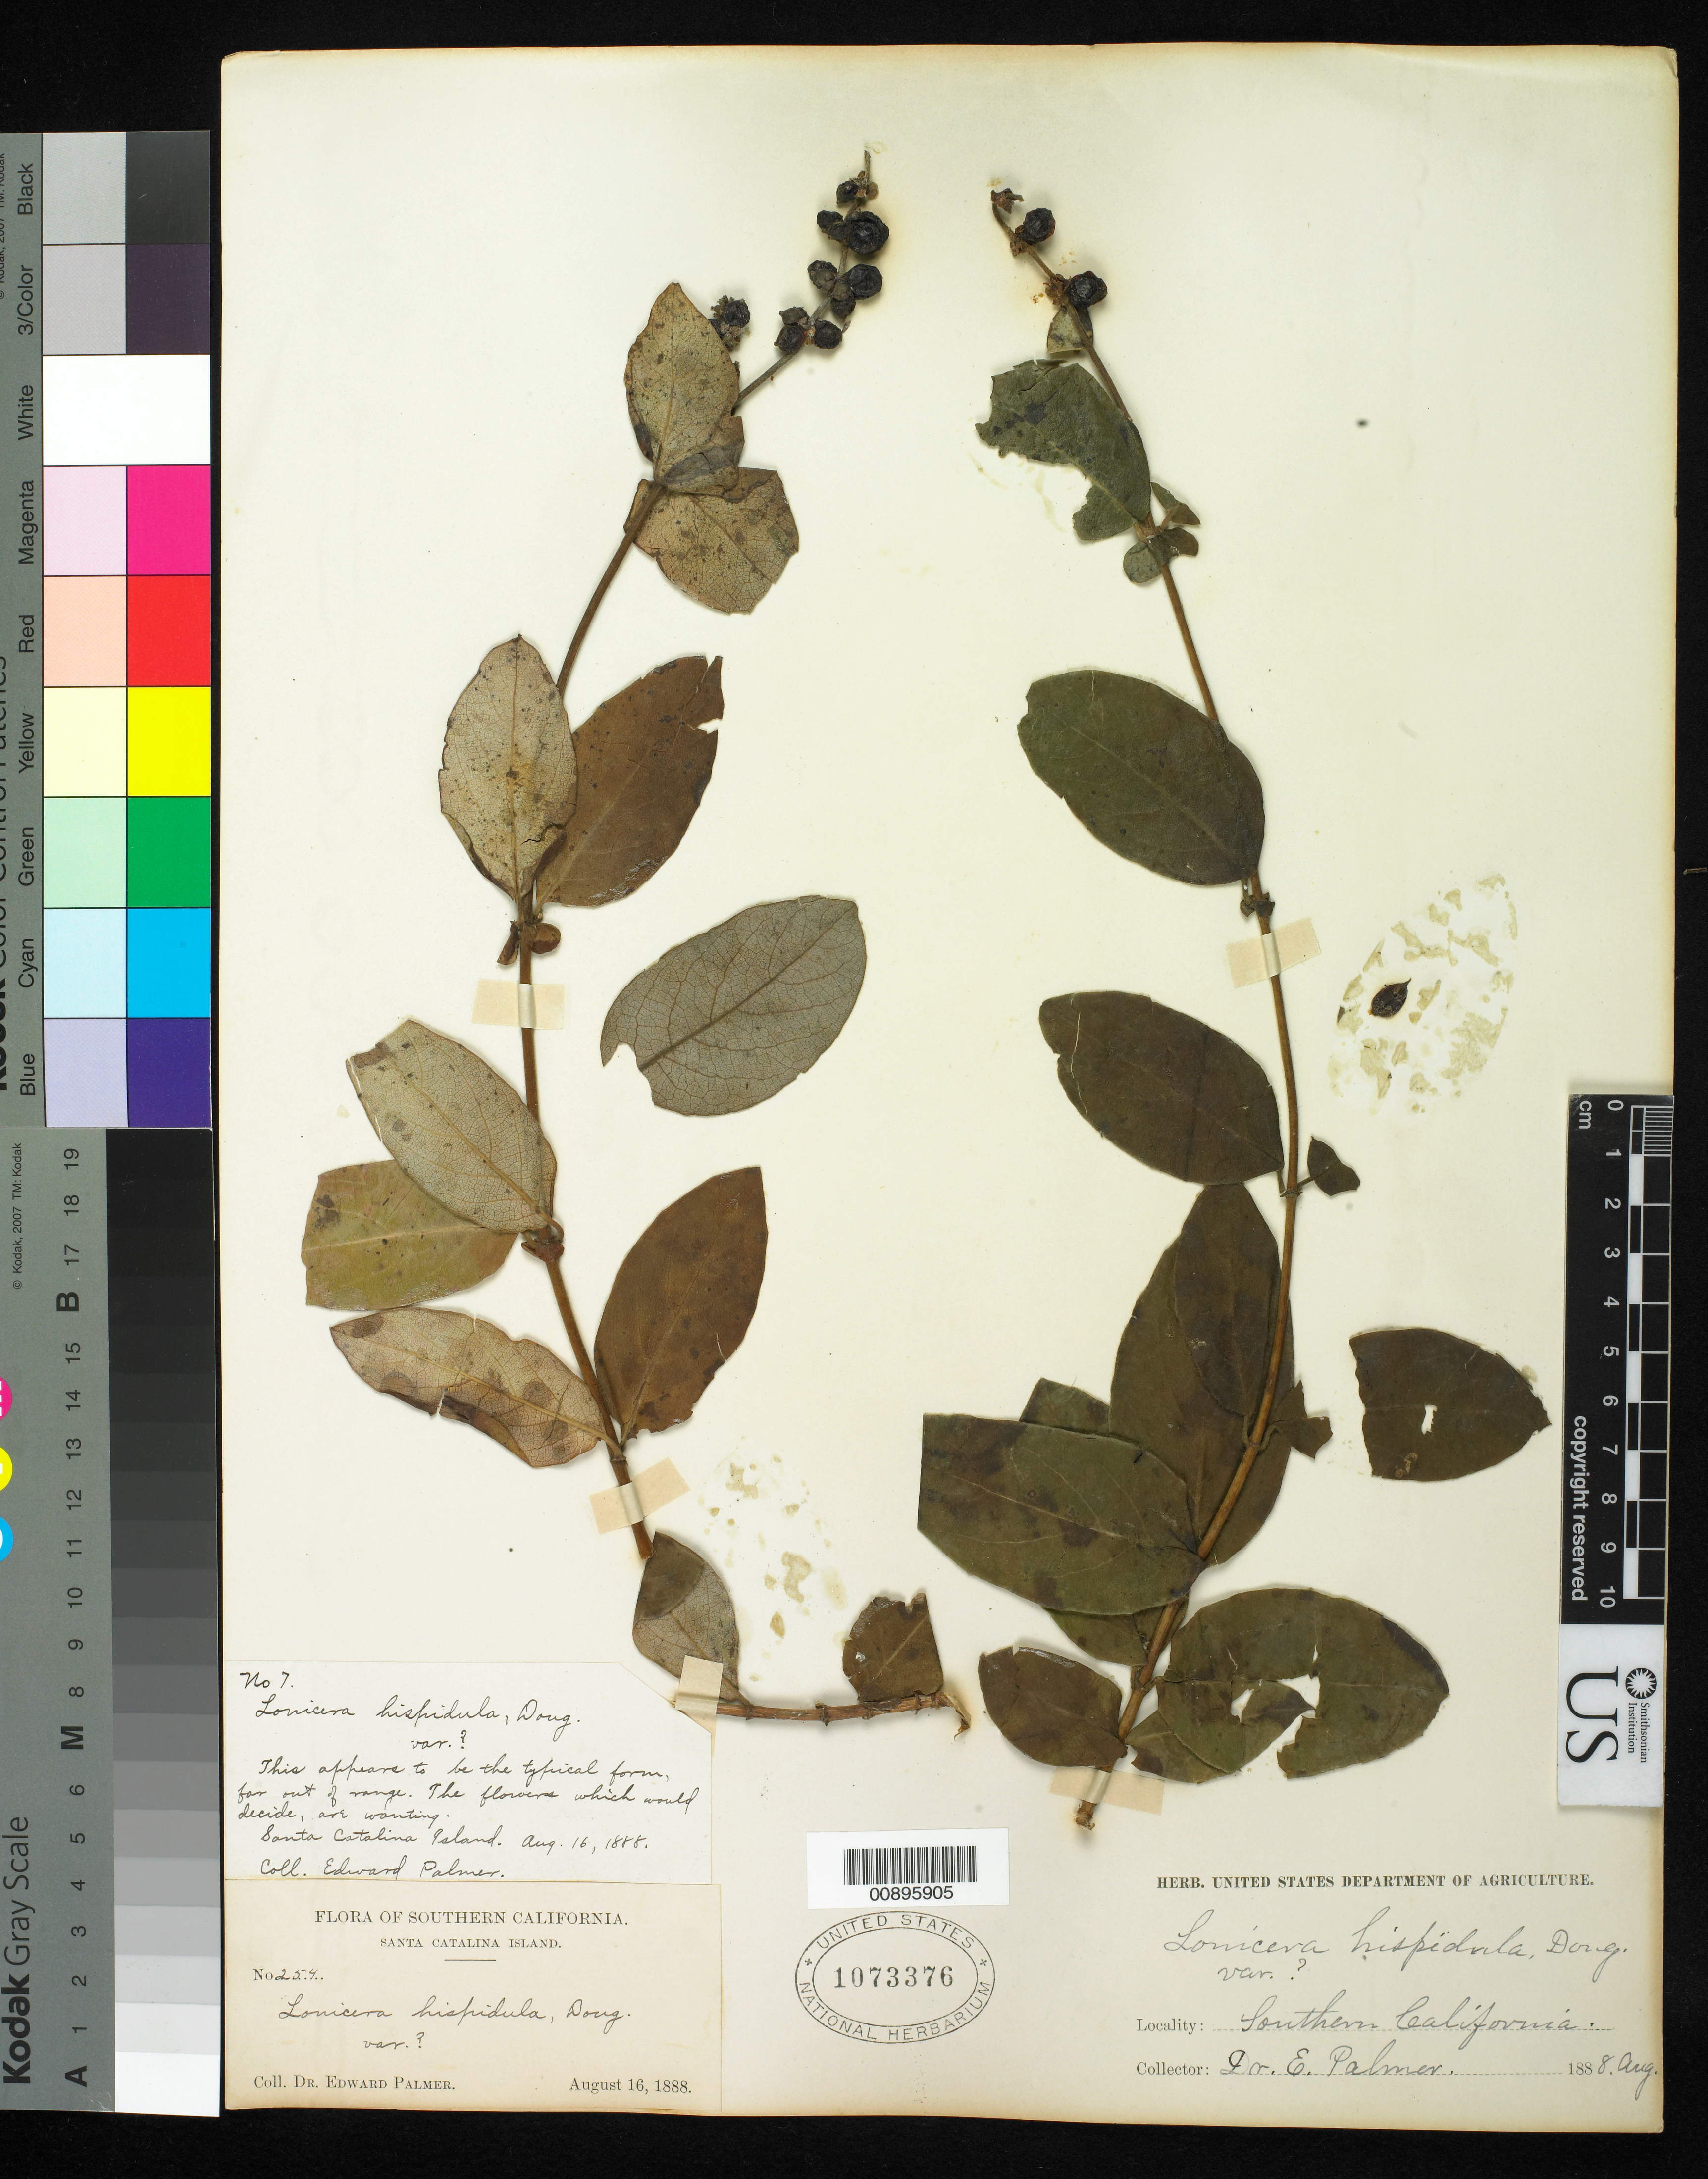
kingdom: Plantae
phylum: Tracheophyta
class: Magnoliopsida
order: Dipsacales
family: Caprifoliaceae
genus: Lonicera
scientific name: Lonicera hispidula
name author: Douglas ex Lindl.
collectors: E. Palmer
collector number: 254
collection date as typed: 16 Aug 1888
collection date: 1888-08-16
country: United States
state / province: California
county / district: Los Angeles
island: Santa Catalina I.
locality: Santa Catalina Island, Southern California.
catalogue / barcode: US 1073376-2